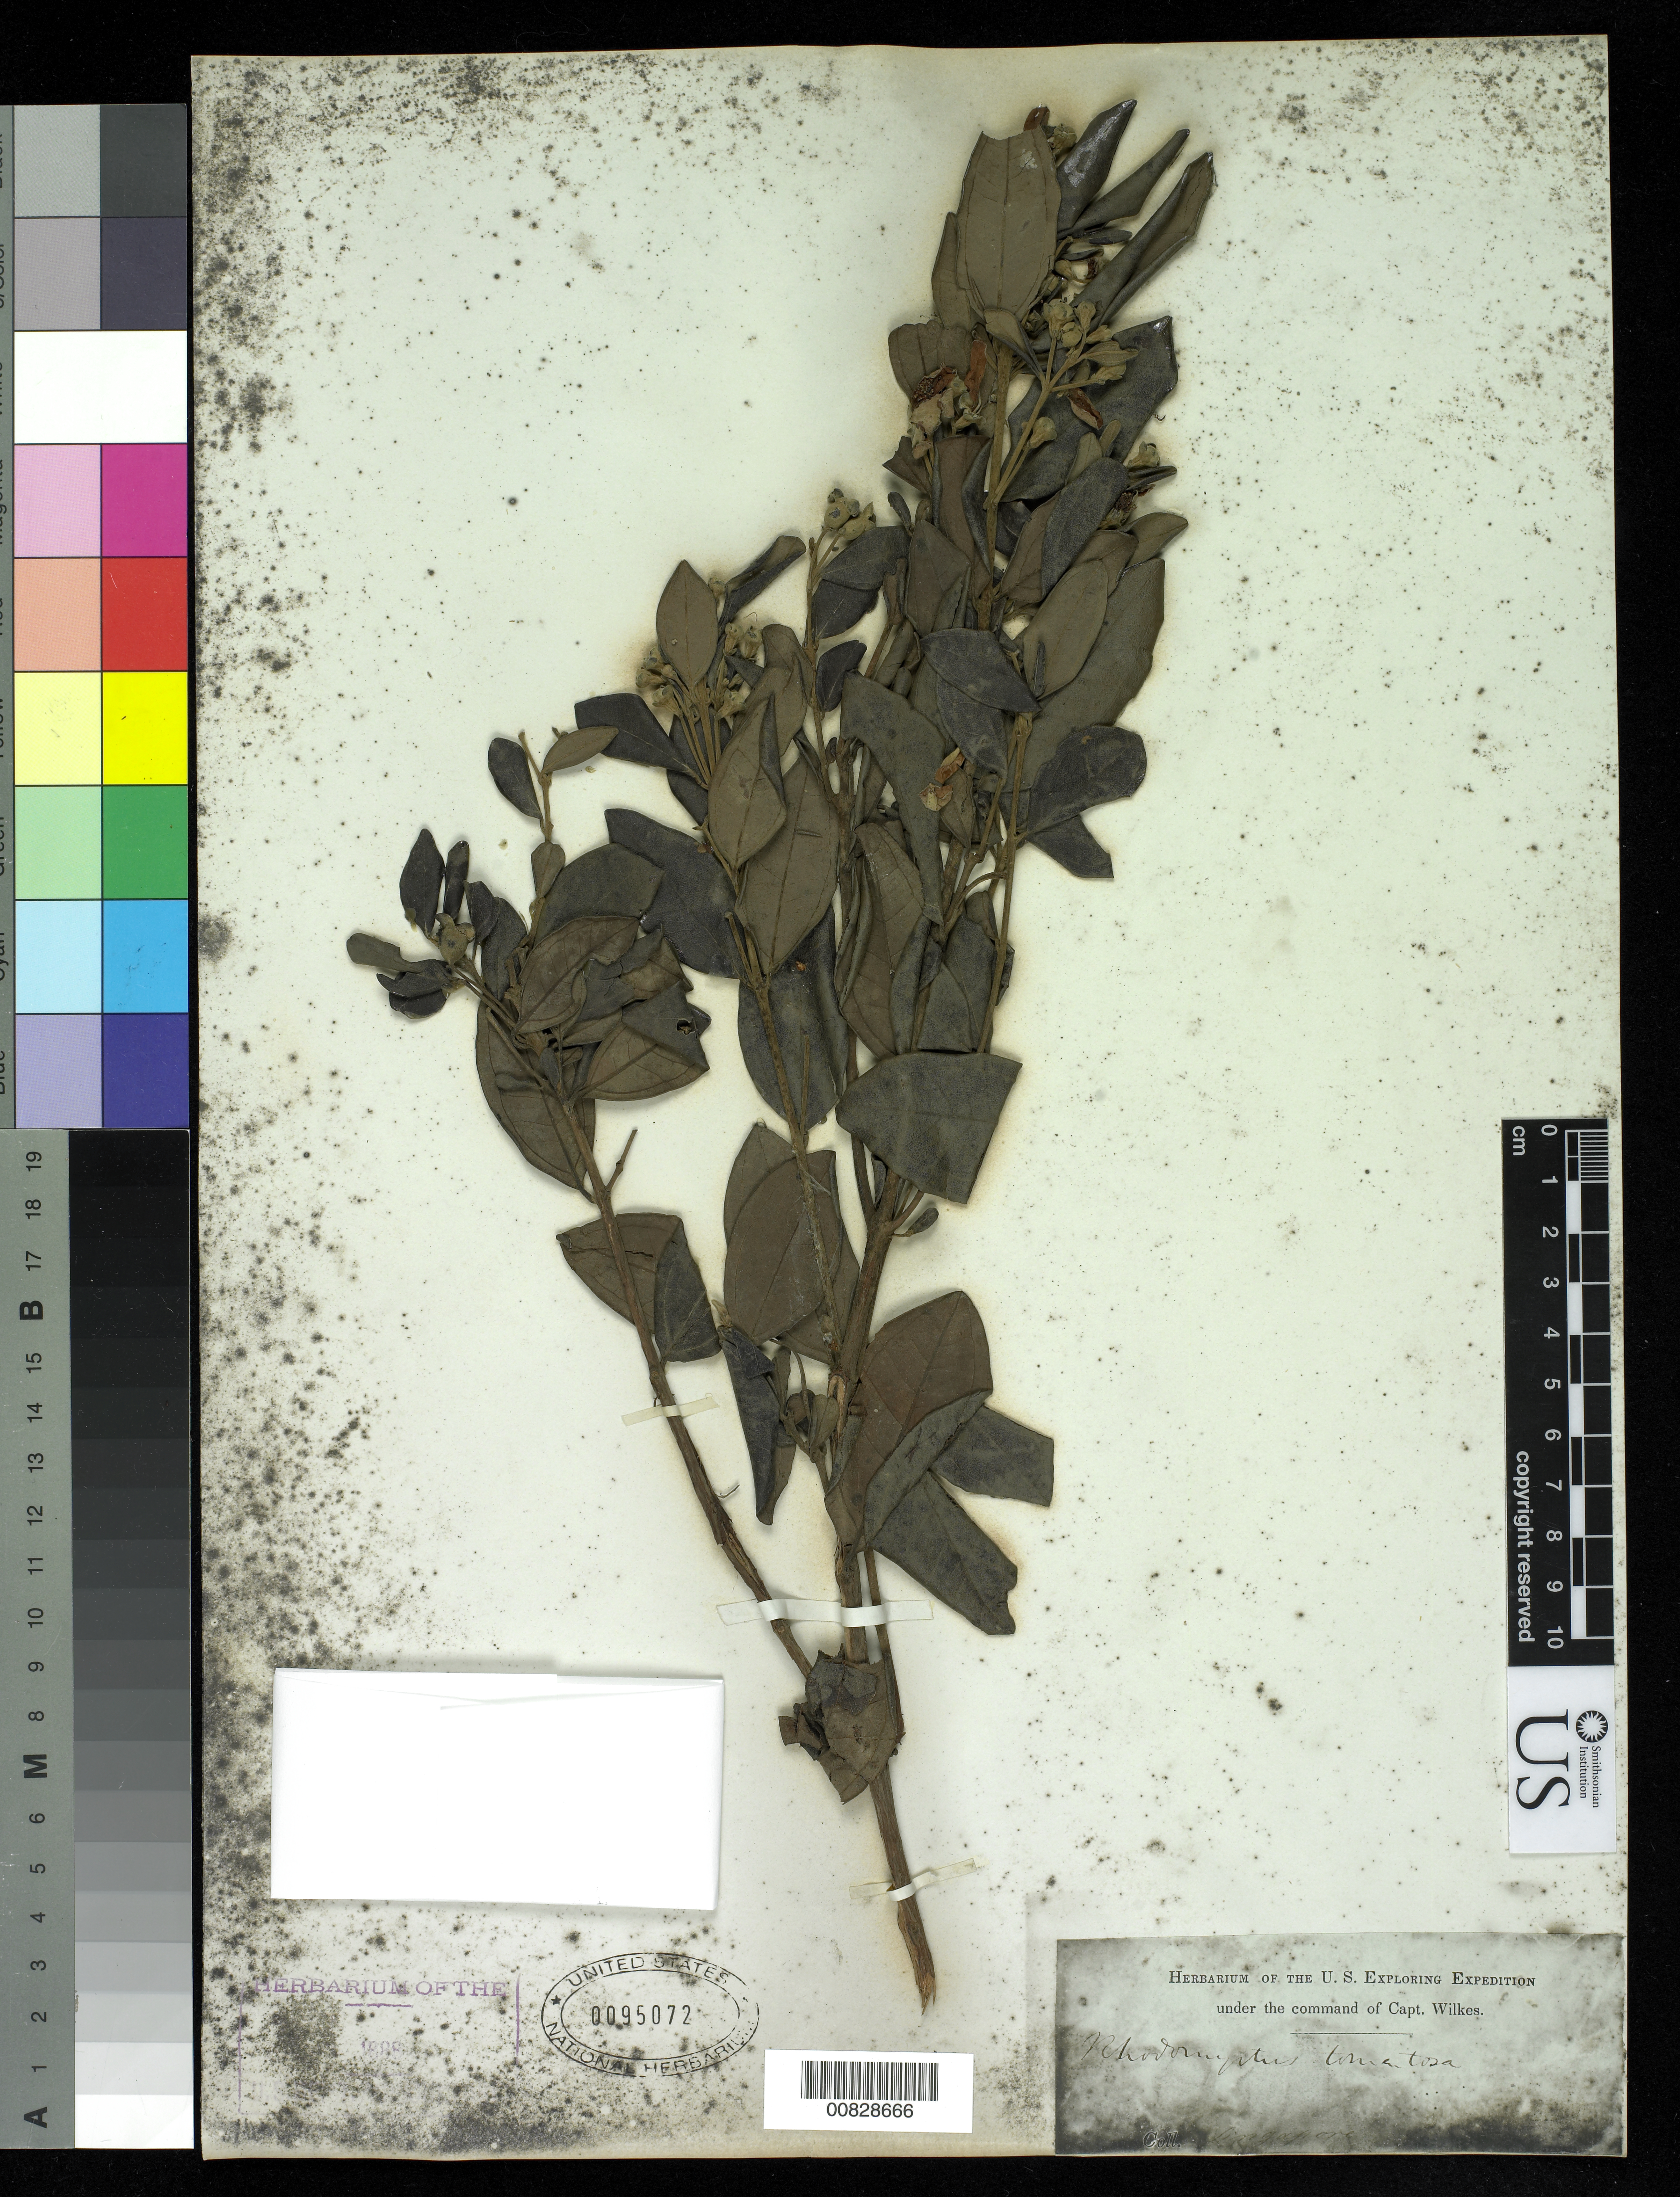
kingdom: Plantae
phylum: Tracheophyta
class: Magnoliopsida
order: Myrtales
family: Myrtaceae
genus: Rhodomyrtus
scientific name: Rhodomyrtus tomentosa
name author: (Aiton) Hassk.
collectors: Wilkes Explor. Exped.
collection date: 1838/1842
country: Singapore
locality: Singapore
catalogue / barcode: US 95072